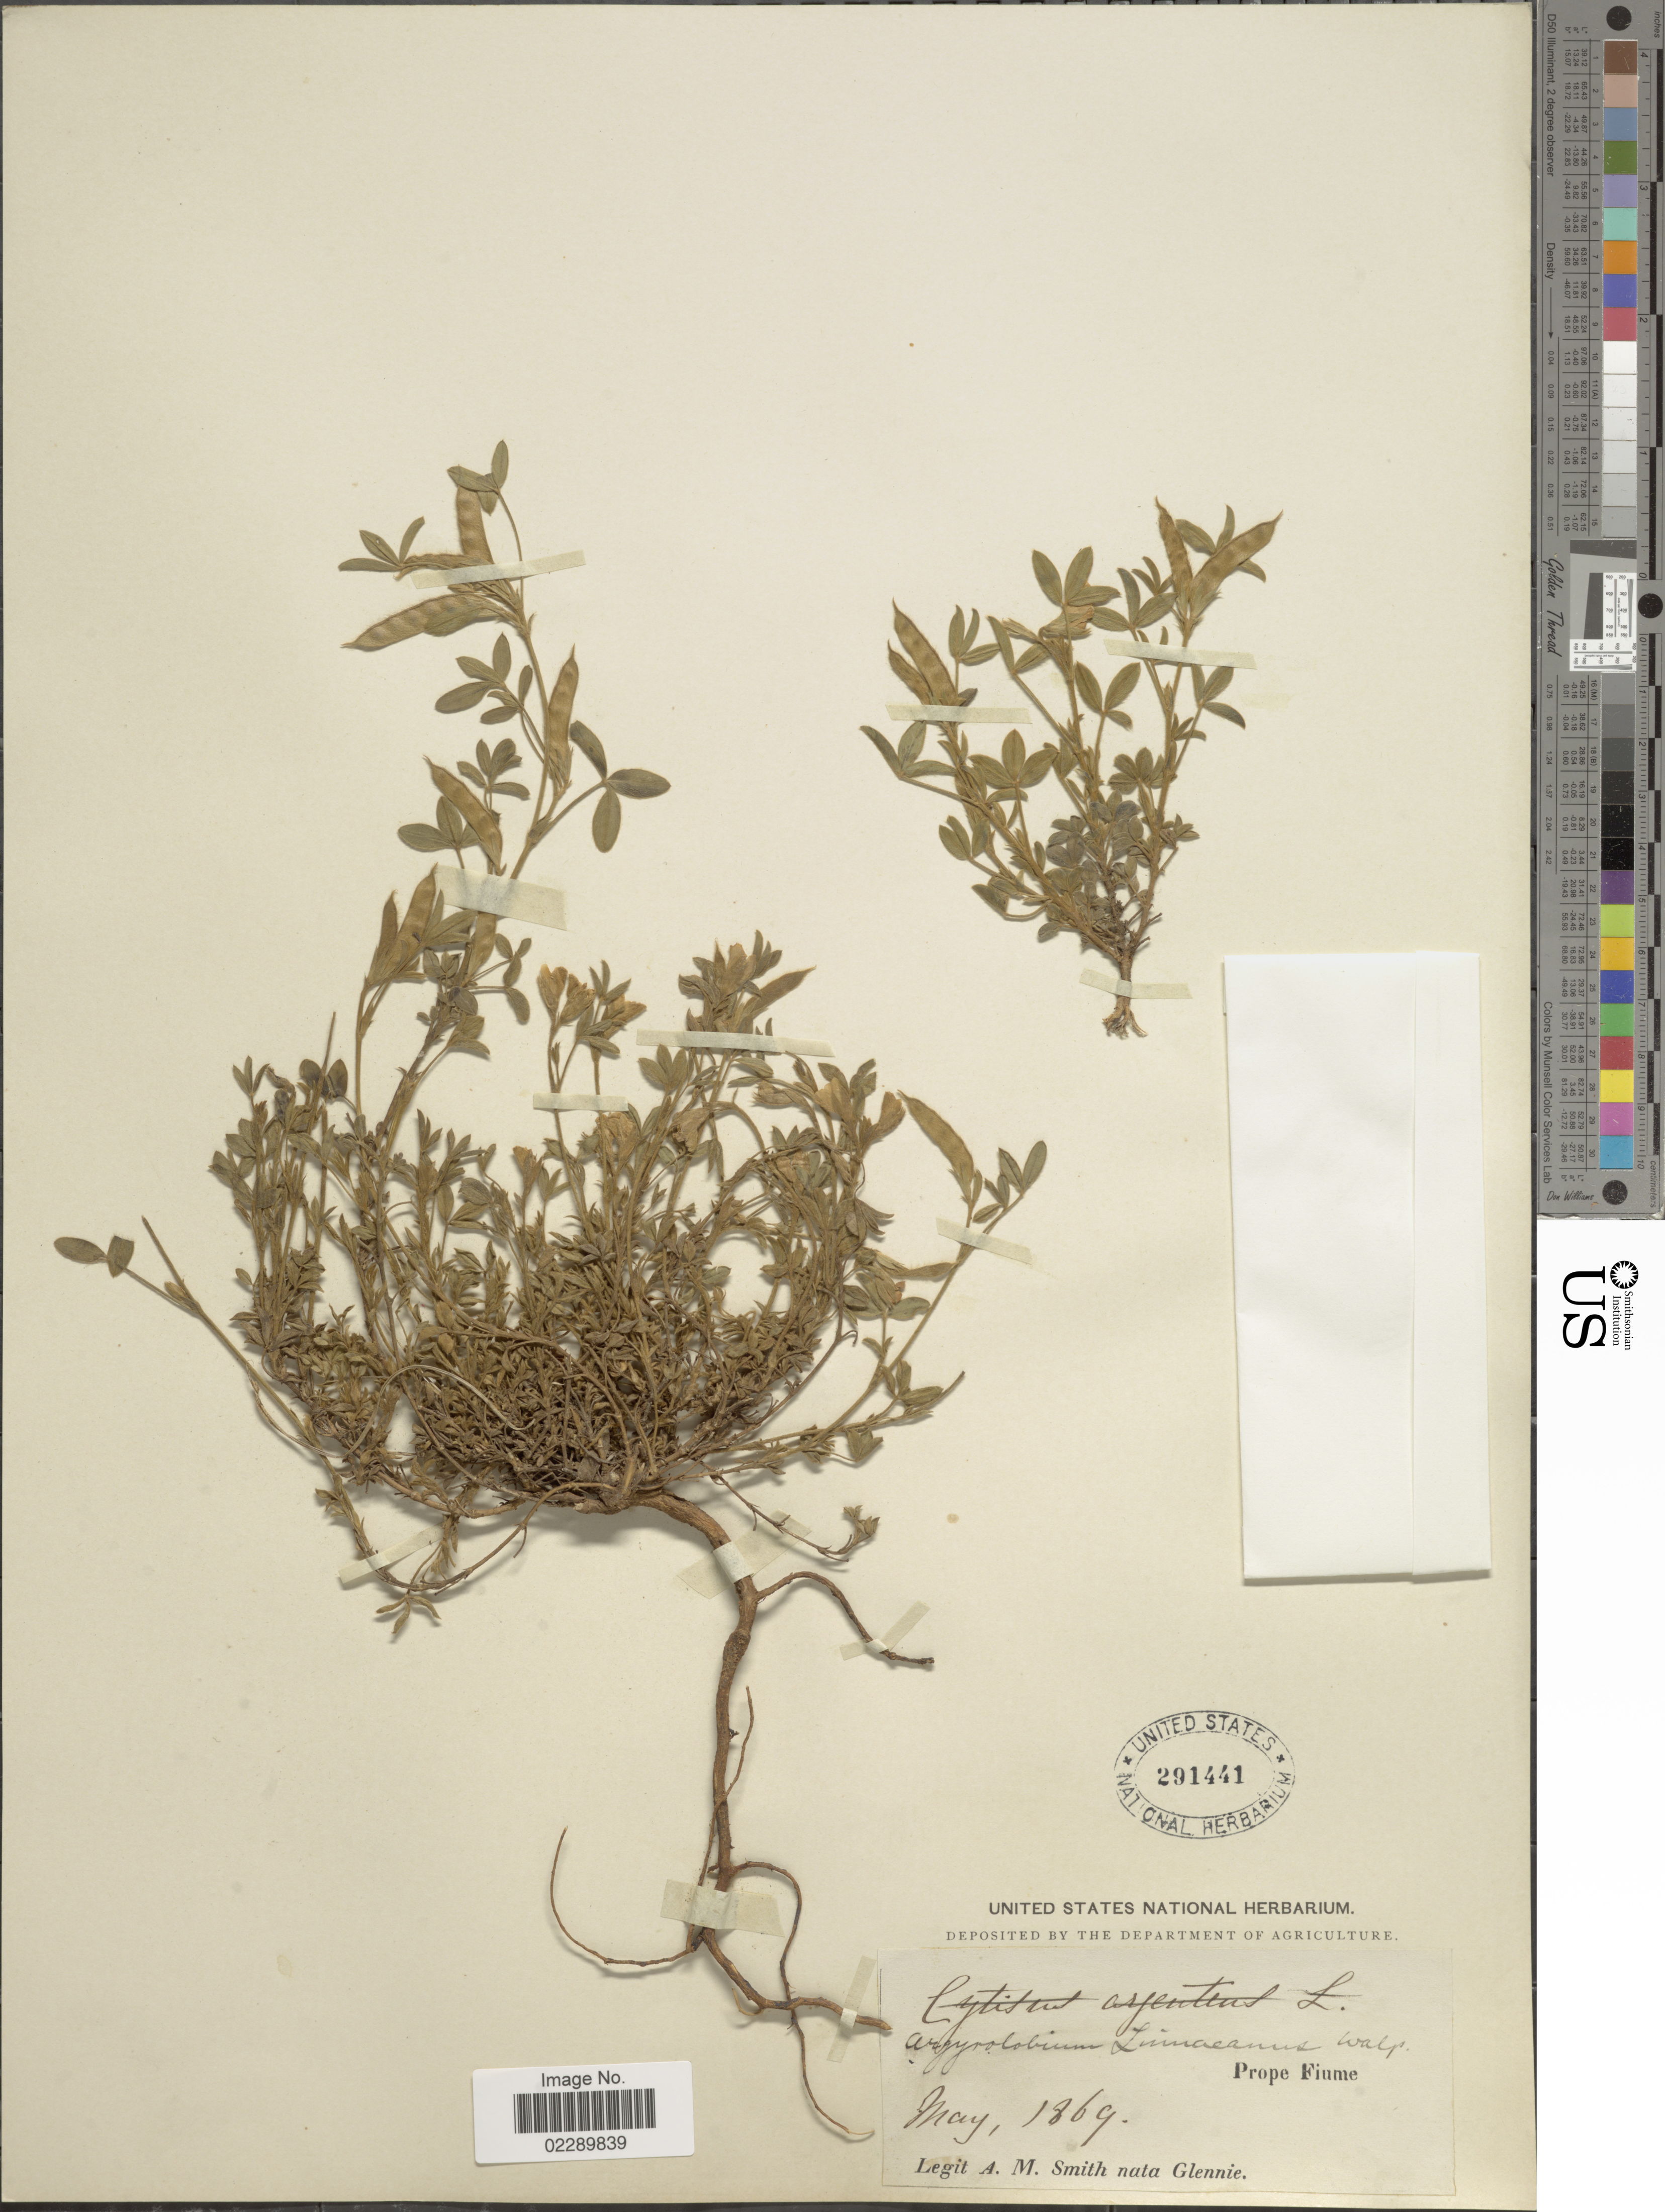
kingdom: Plantae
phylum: Tracheophyta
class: Magnoliopsida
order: Fabales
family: Fabaceae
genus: Argyrolobium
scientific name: Argyrolobium linnaeanum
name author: Walp.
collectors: A. M. Smith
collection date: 1869-05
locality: Prope Fiume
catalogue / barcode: US 291441